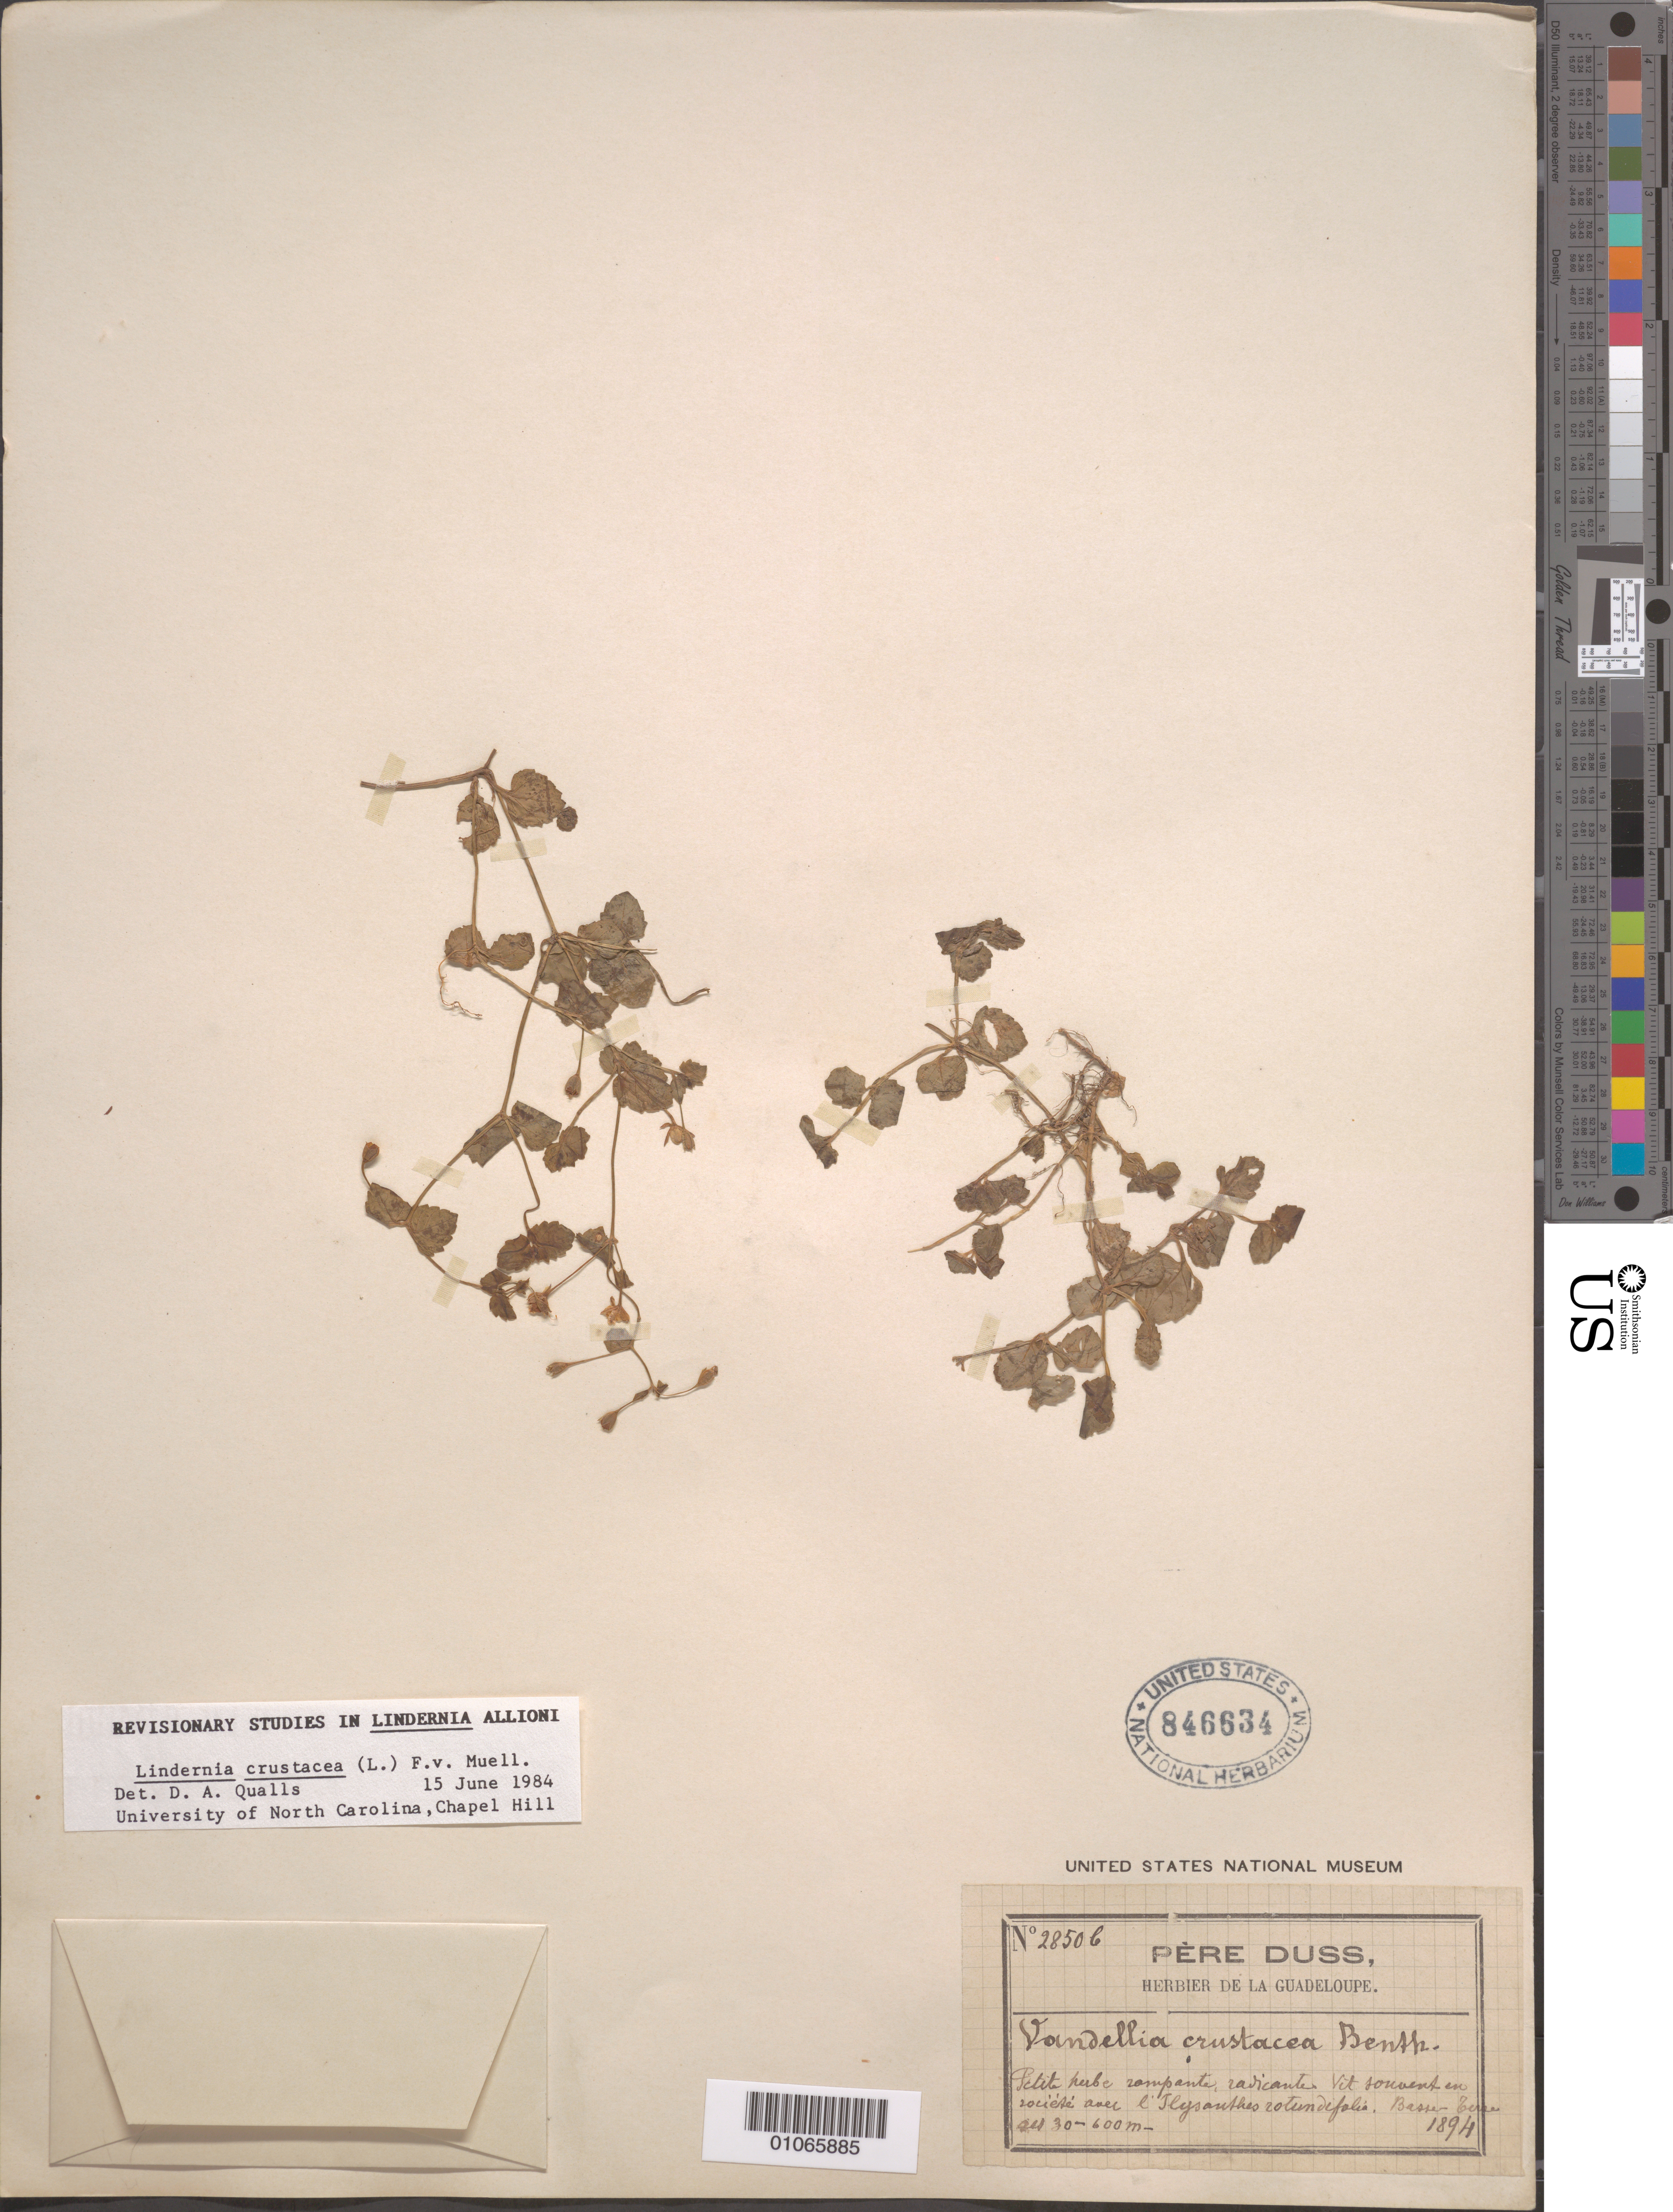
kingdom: Plantae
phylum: Tracheophyta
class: Magnoliopsida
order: Lamiales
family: Linderniaceae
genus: Lindernia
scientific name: Lindernia crustacea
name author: (L.) F. Muell.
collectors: Père Duss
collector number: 28506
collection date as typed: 01 Jan 1894 to 31 Dec 1894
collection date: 1894-01-01/1894-12-31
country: Guadeloupe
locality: Found with Flysanthes rotundifolia. Basse-Terre.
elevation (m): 430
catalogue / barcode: US 846634